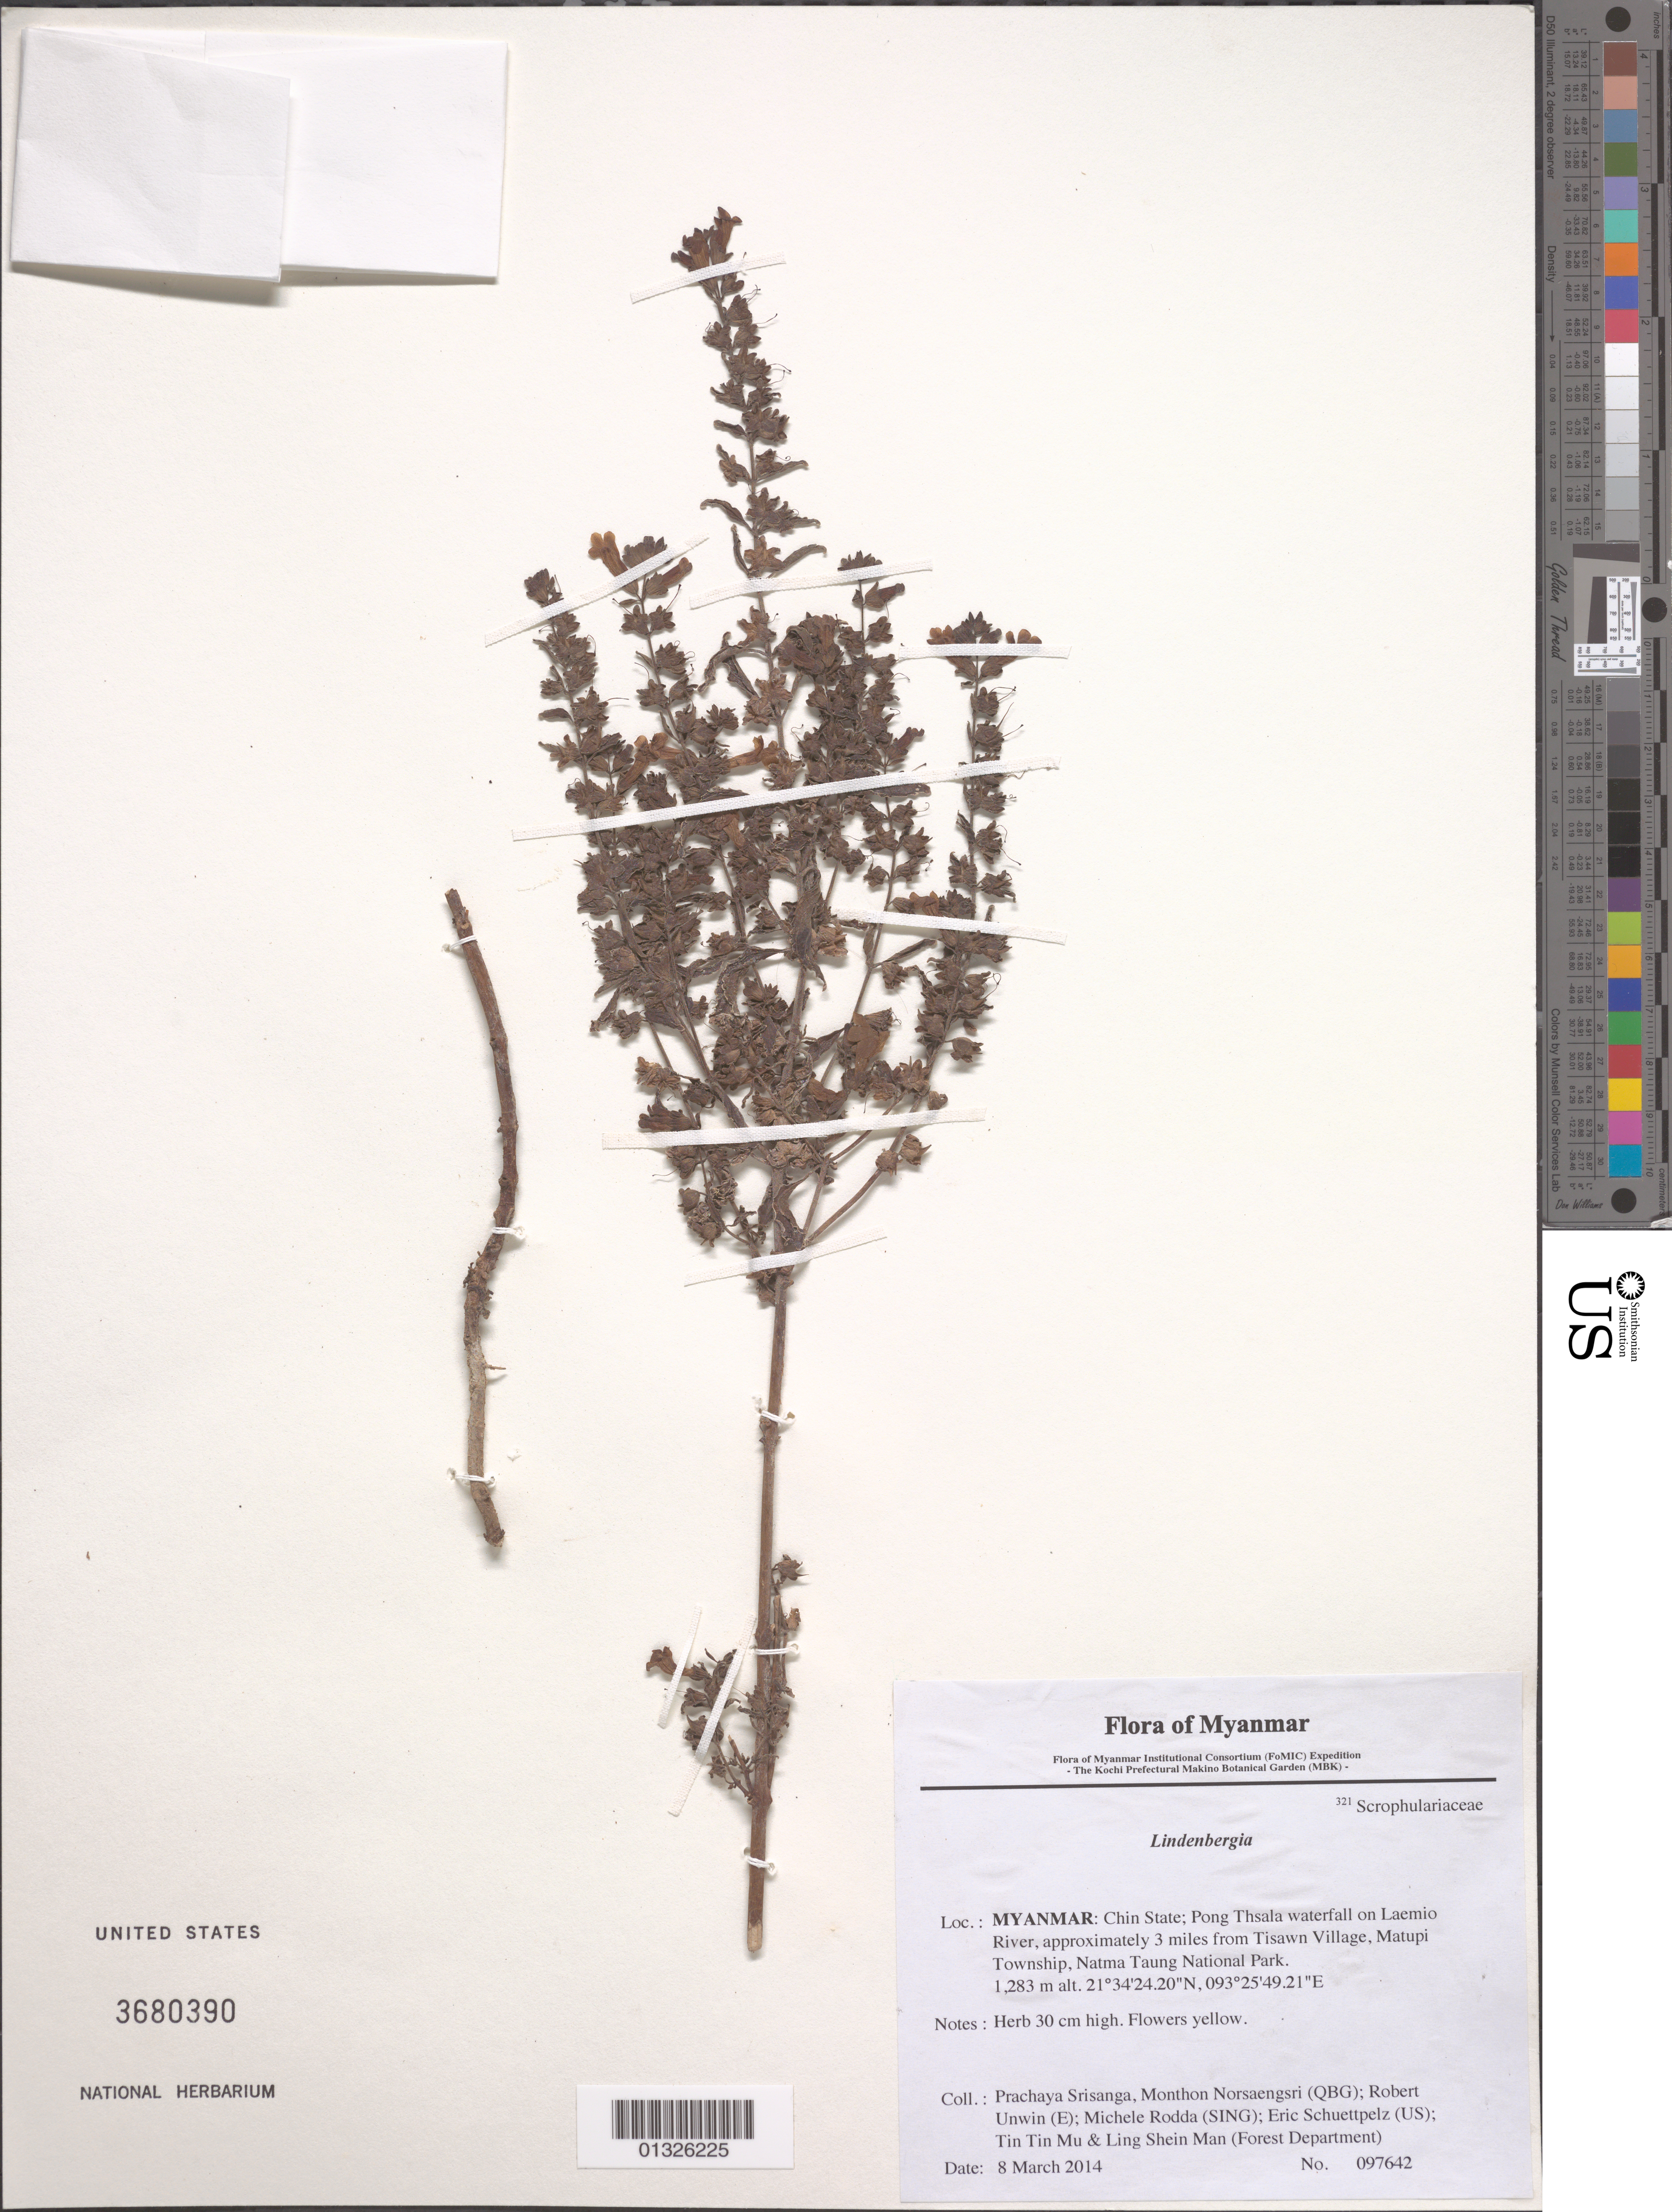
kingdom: Plantae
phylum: Tracheophyta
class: Magnoliopsida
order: Lamiales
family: Orobanchaceae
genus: Lindenbergia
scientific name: Lindenbergia sp.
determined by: Fujikawa, Kazumi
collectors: P. Srisanga, M. Norsaengsri, R. Unwin, M. Rodda, E. Schuettpelz, Tin Tin Mu & Ling Shein Man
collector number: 97642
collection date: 2014-03-08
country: Myanmar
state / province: Chin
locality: Pong Thsala waterfall on Laemio River, approximately 3 miles from Tisawn Village, Matupi Township, Natma Taung National Park.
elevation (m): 1283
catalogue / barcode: US 3680390